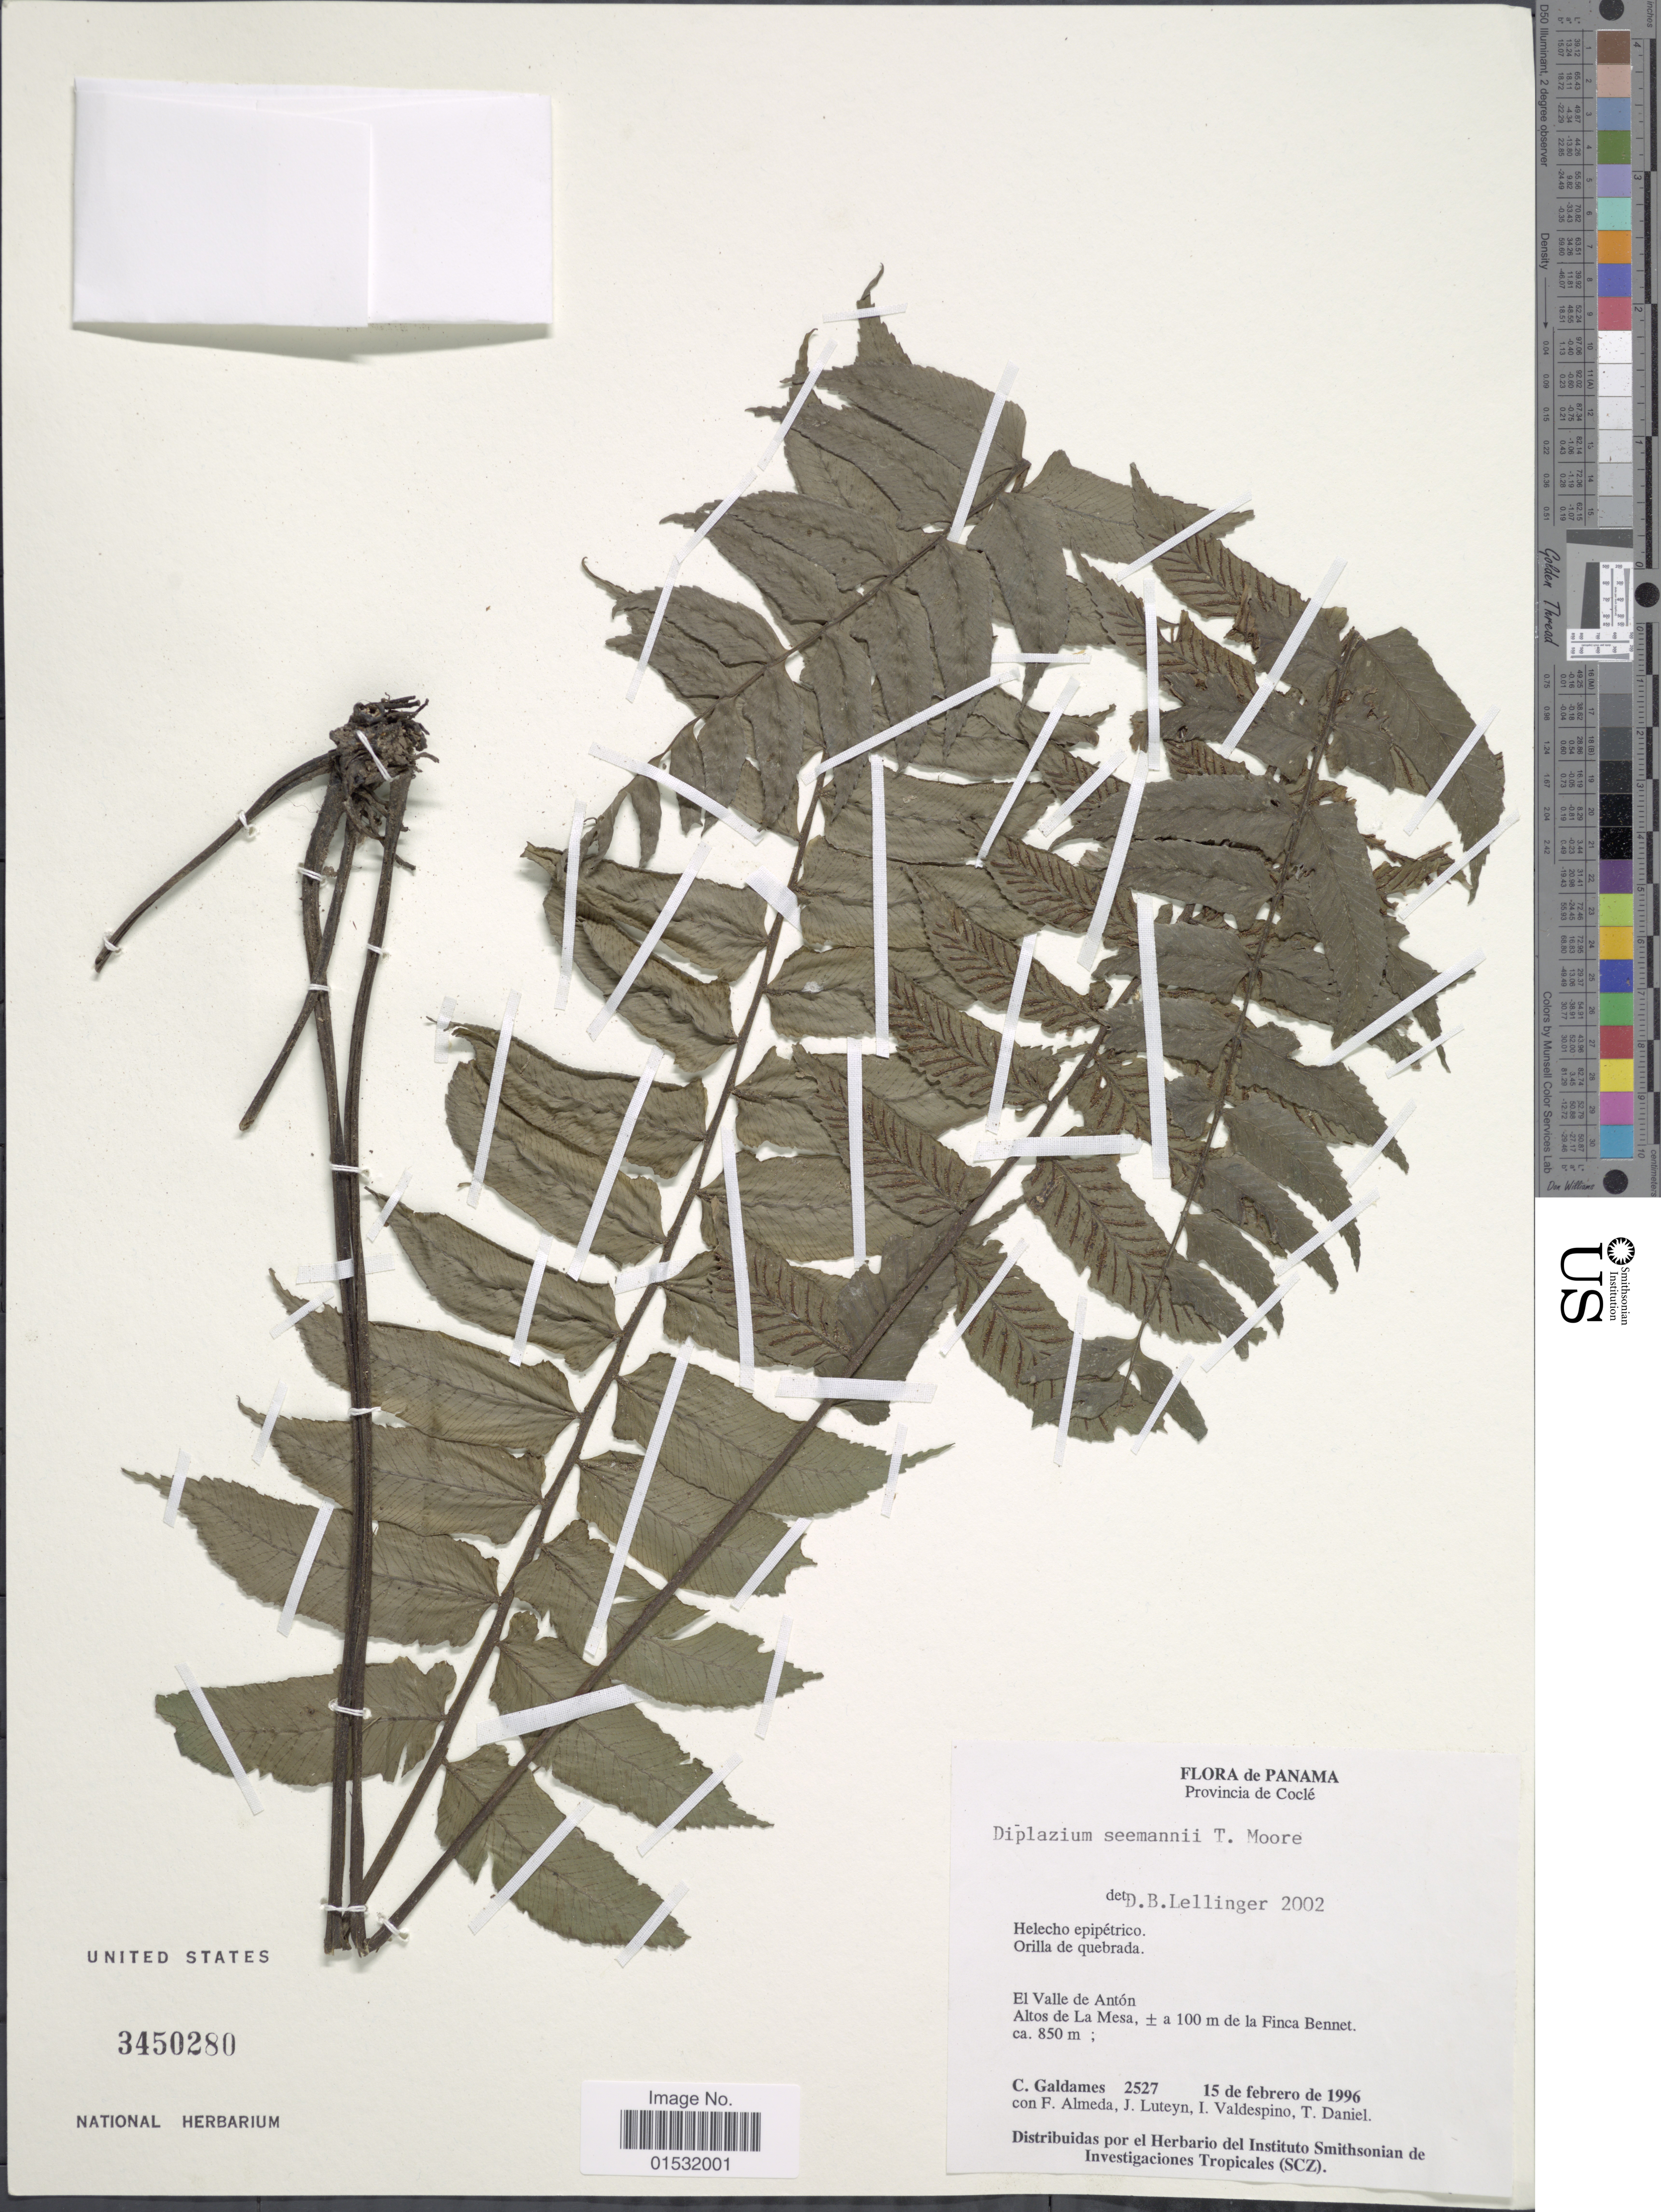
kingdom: Plantae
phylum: Tracheophyta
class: Polypodiopsida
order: Polypodiales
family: Athyriaceae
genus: Diplazium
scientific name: Diplazium seemannii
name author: T. Moore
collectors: C. Galdames, F. Almeda, J. L. Luteyn, I. Valdespinio & T. Daniel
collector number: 2527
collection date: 1996-02-15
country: Panama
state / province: Coclé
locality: El Valle de Antón. Altos de La Mesa, ± a 100 m de la Finca La Bennet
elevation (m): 850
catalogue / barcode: US 3450280